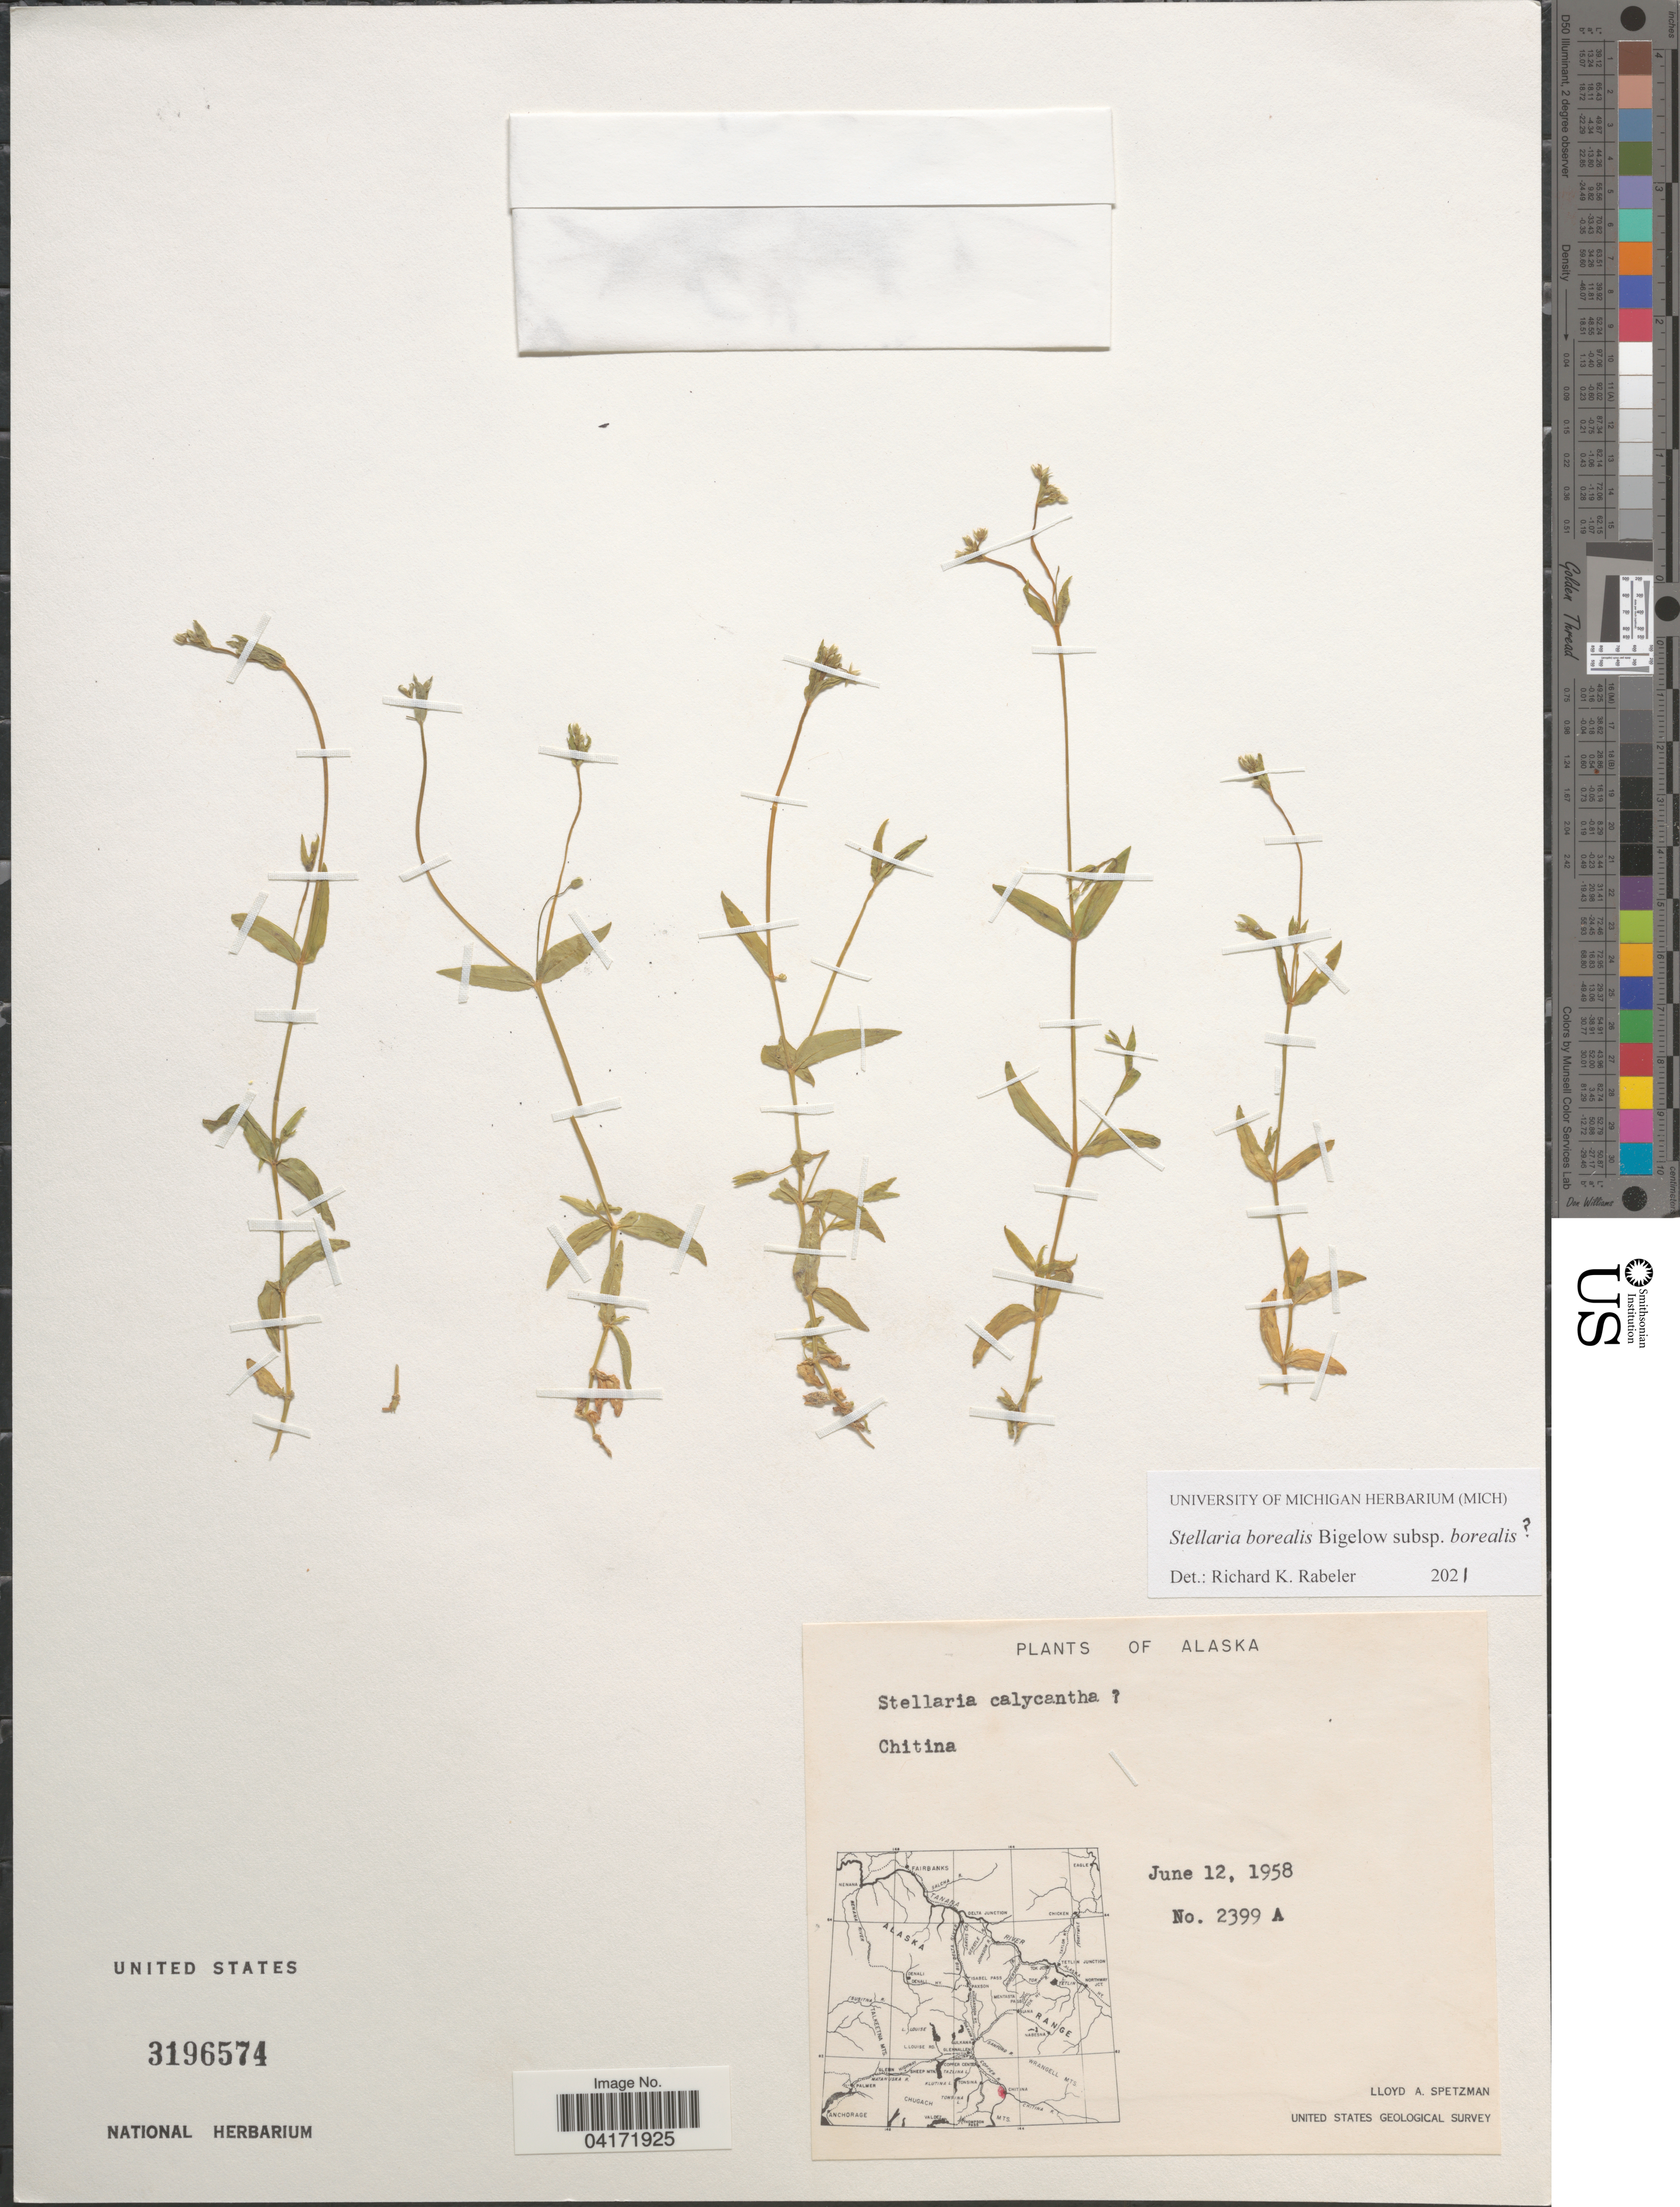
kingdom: Plantae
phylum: Tracheophyta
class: Magnoliopsida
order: Caryophyllales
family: Caryophyllaceae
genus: Stellaria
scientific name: Stellaria borealis subsp. borealis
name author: Bigelow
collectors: L. Spetzman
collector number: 2399 A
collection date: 1958-06-12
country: United States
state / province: Alaska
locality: Chitina. United States Geological Survey.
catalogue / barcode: US 3196574